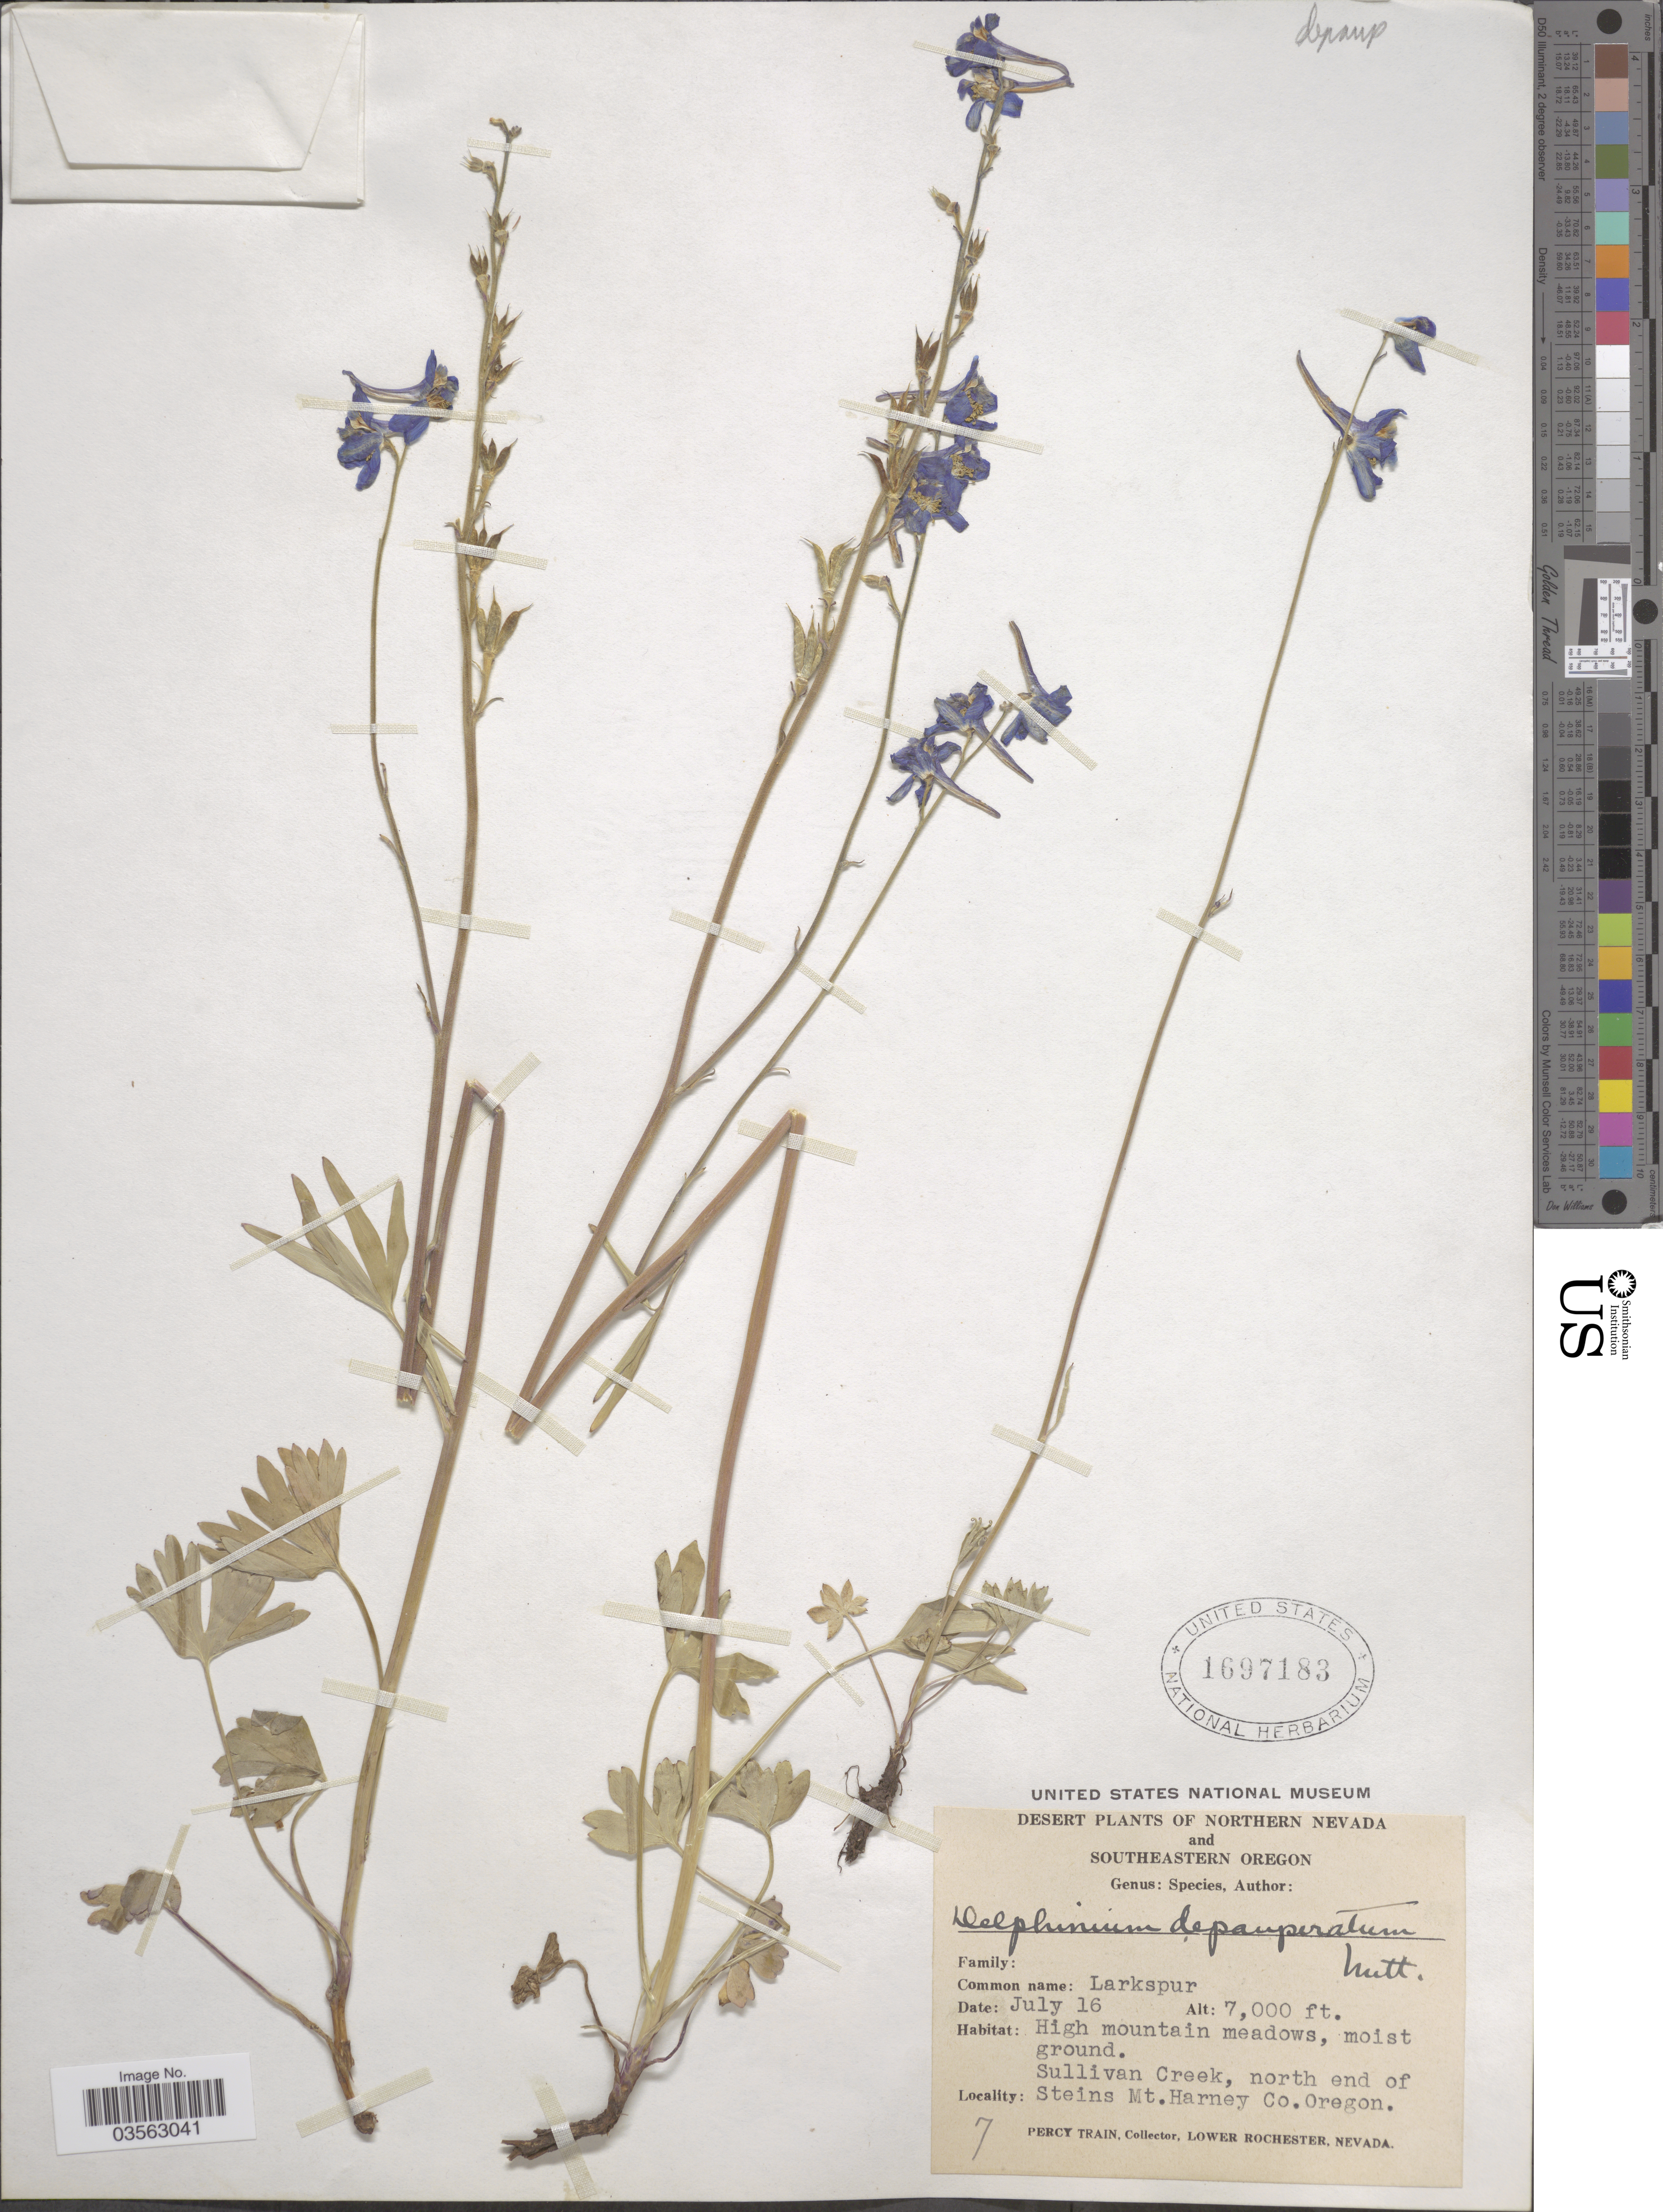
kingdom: Plantae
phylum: Tracheophyta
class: Magnoliopsida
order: Ranunculales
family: Ranunculaceae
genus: Delphinium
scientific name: Delphinium depauperatum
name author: Nutt.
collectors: P. Train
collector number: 7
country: United States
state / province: Oregon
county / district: Harney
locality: Desert. Southeastern Oregon. Sullivan Creek, north end of Steins Mt. Harney Co.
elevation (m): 2134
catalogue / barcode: US 1697183